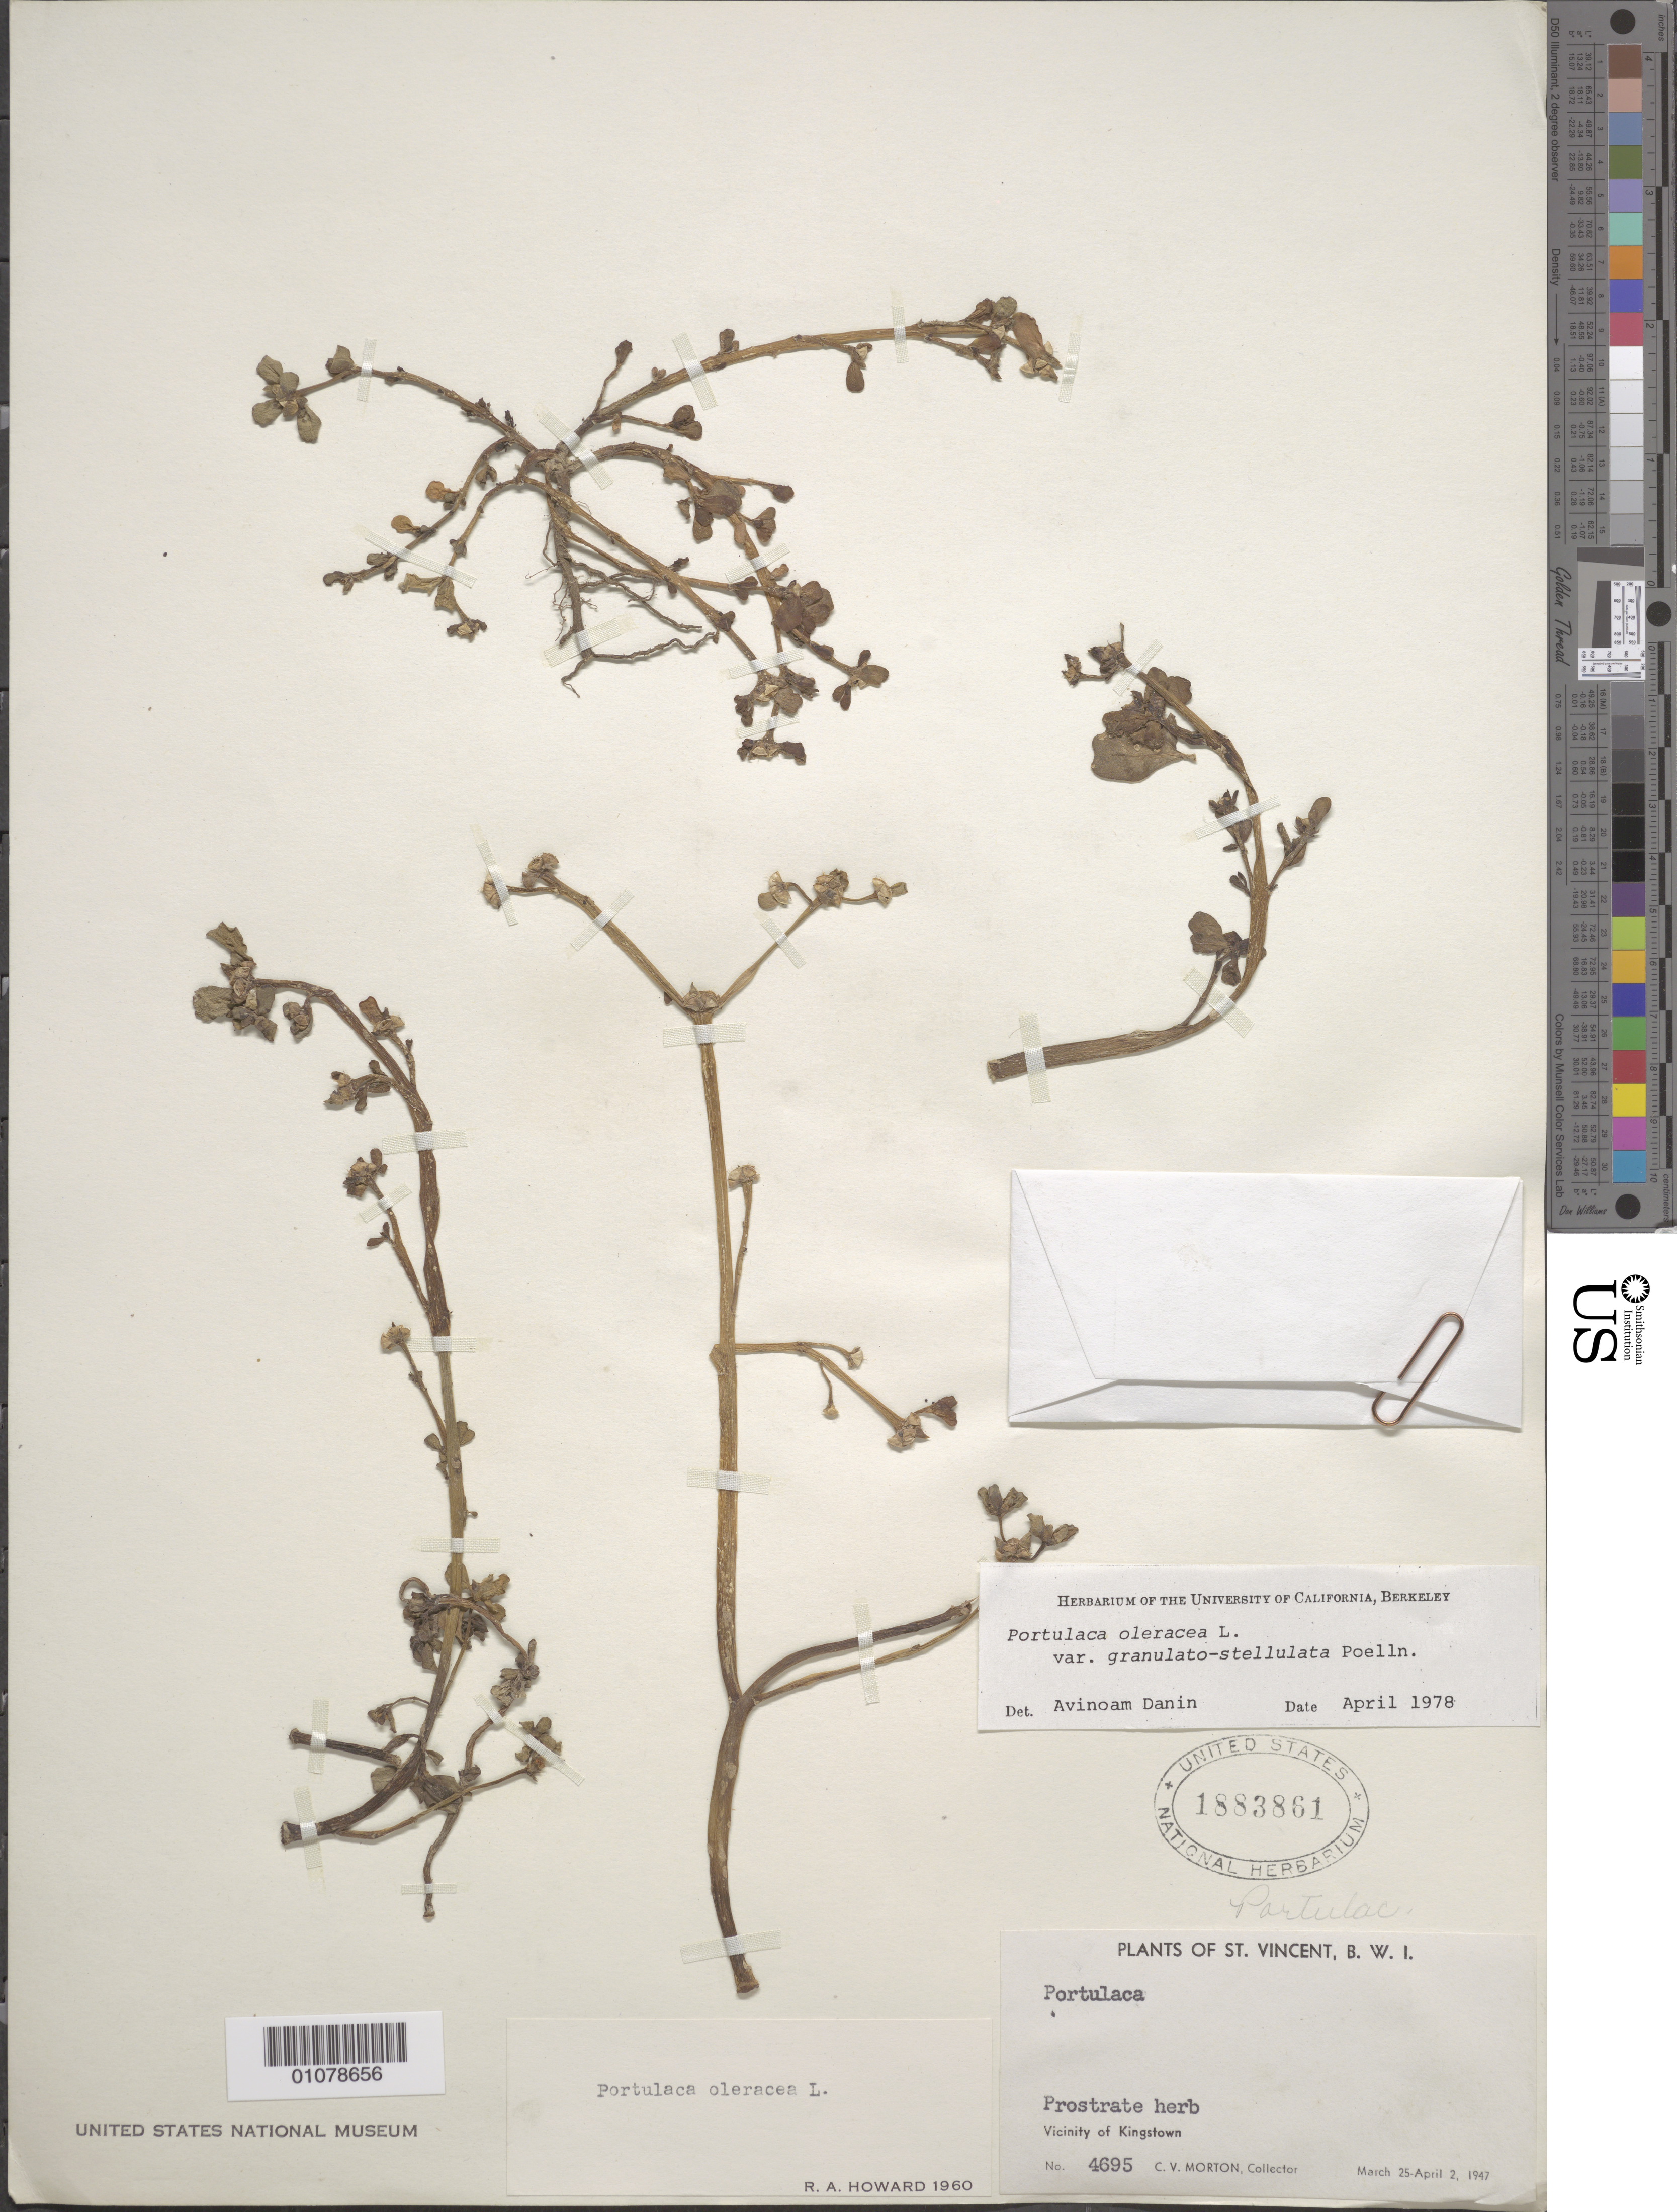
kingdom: Plantae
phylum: Tracheophyta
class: Magnoliopsida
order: Caryophyllales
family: Portulacaceae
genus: Portulaca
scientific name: Portulaca oleracea subsp. granulatostellulata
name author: (Poelln.) Danin & H.G. Baker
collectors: C. V. Morton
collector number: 4695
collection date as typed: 25 Mar 1947 to 02 Apr 1947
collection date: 1947-03-25/1947-04-02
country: St. Vincent - Grenadines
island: St. Vincent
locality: Vicinity of Kingstown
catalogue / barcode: US 1883861